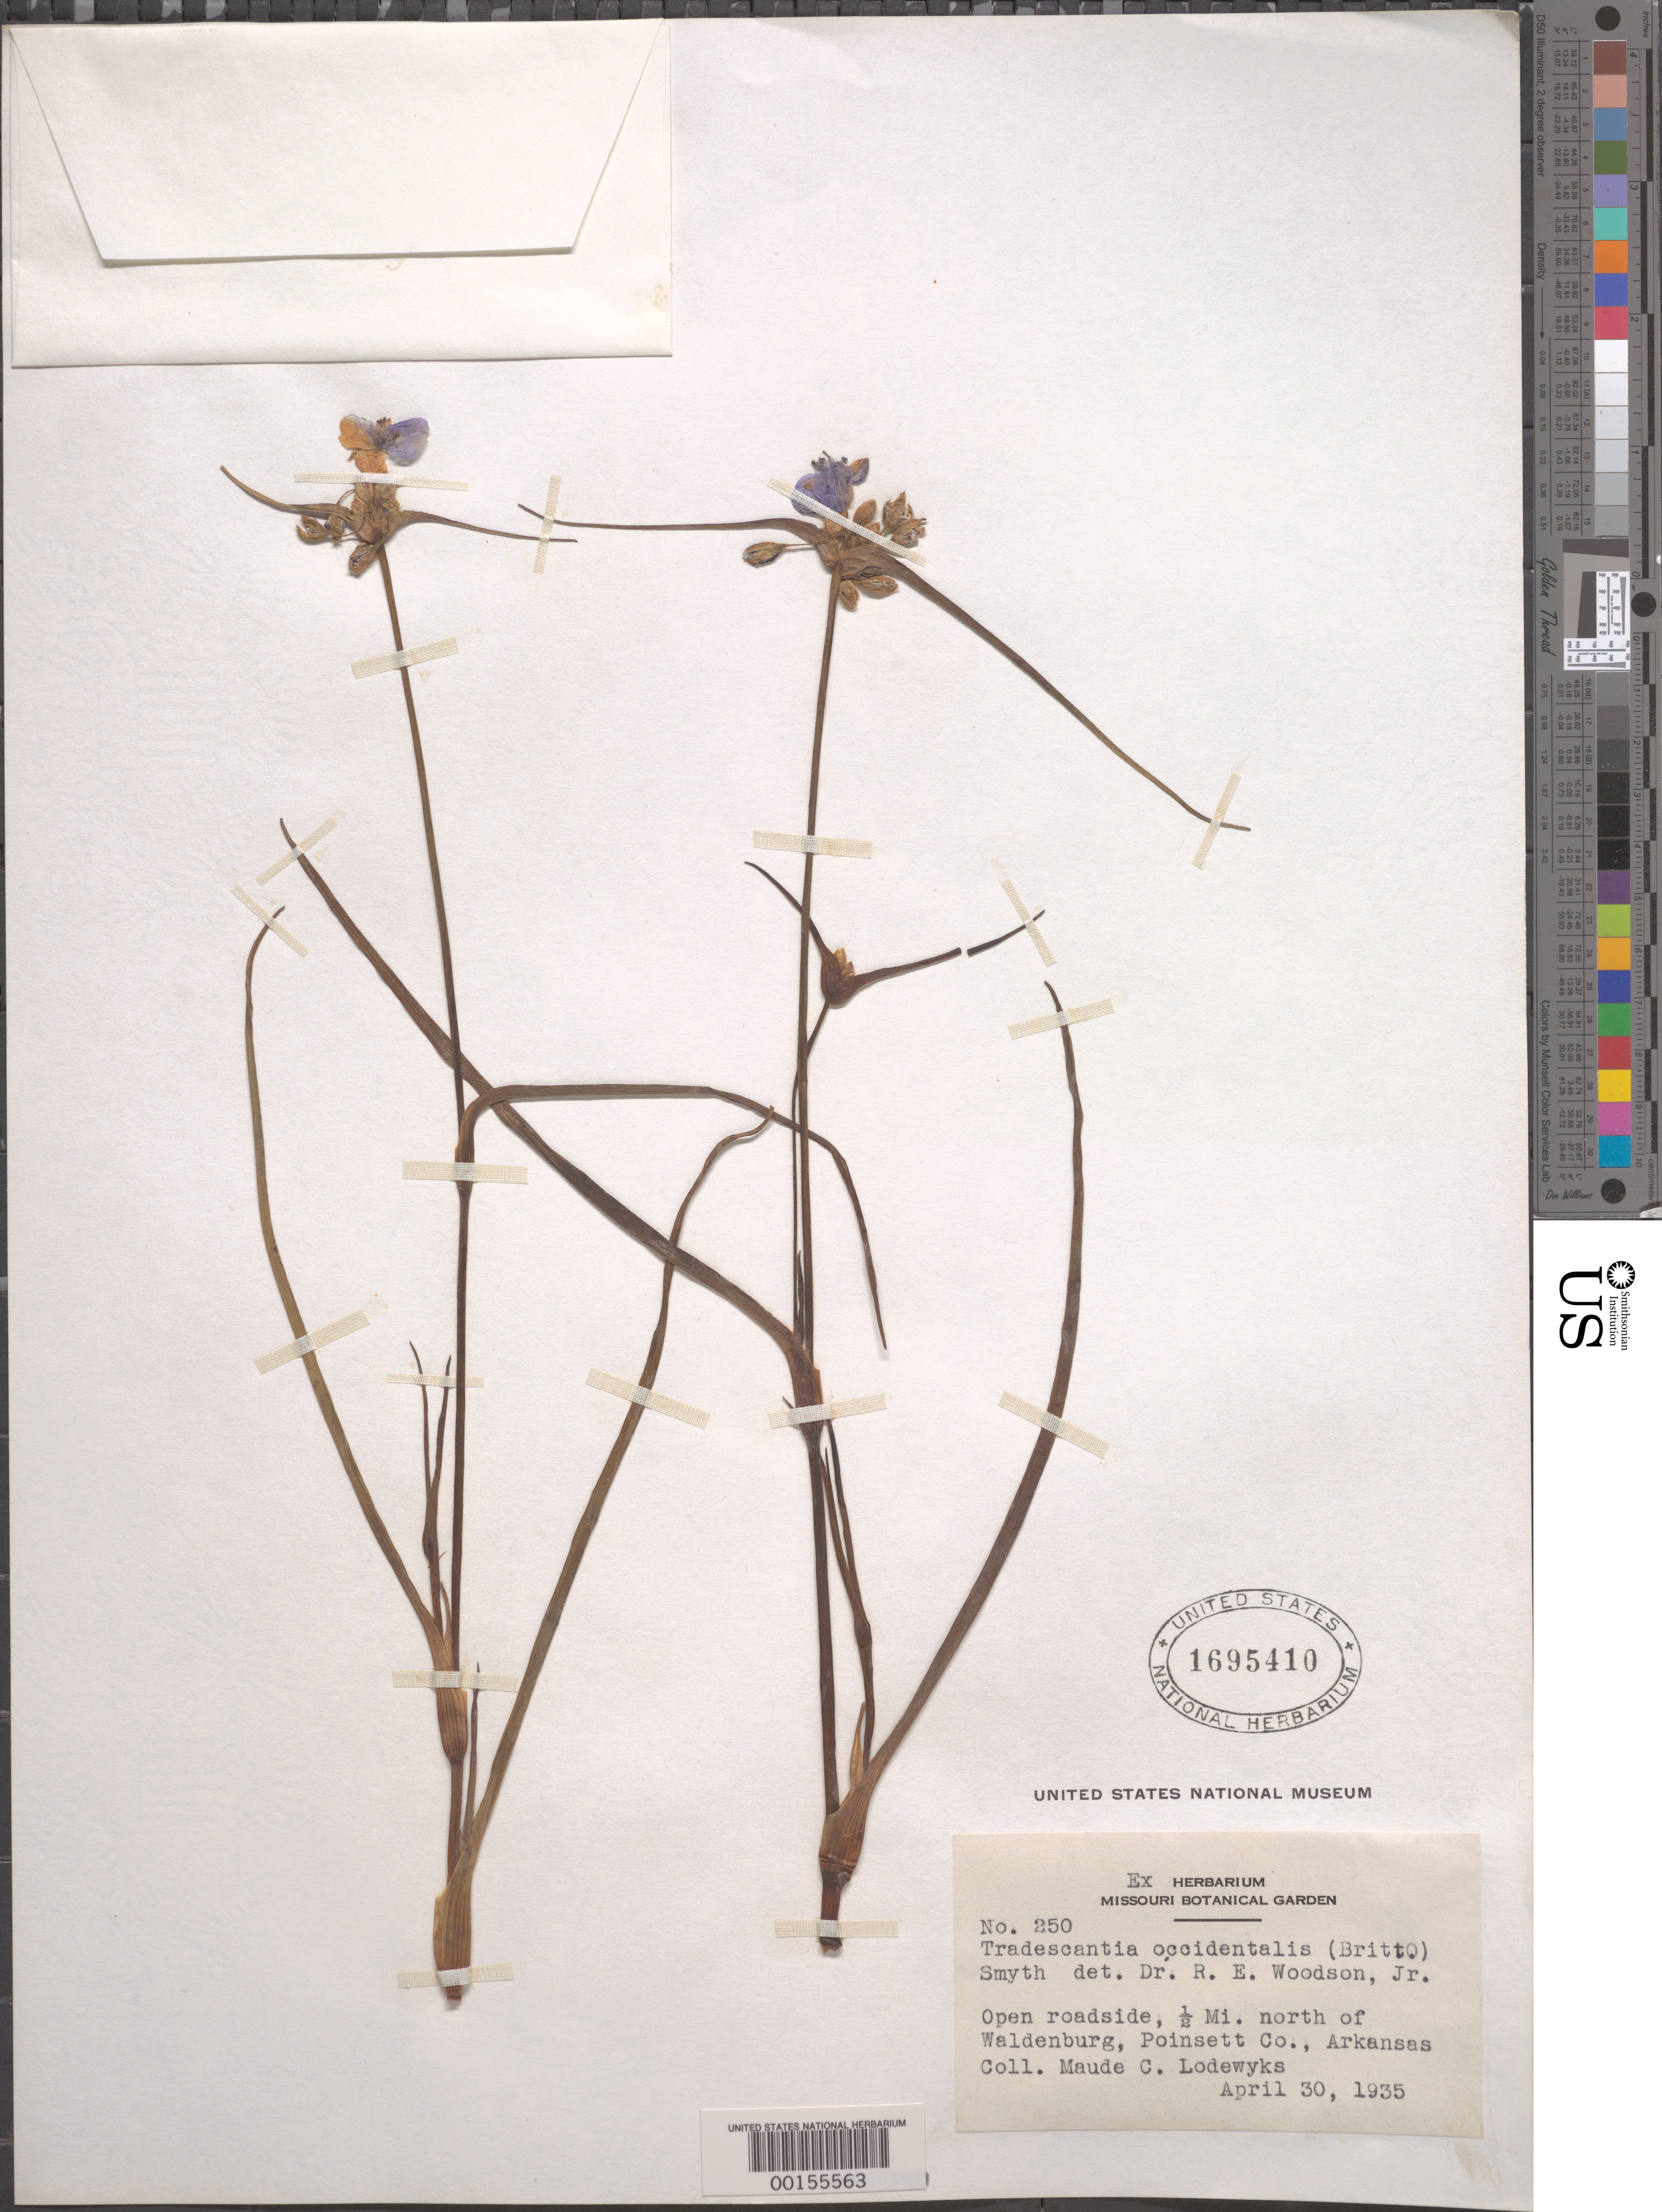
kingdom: Plantae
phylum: Tracheophyta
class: Liliopsida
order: Commelinales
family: Commelinaceae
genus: Tradescantia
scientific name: Tradescantia occidentalis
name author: (Britton) Smyth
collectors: M. Lodewyks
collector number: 250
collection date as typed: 30 Apr 1935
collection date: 1935-04-30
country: United States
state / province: Arkansas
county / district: Poinsett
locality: N of waldenburg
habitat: Roadside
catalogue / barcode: US 1695410